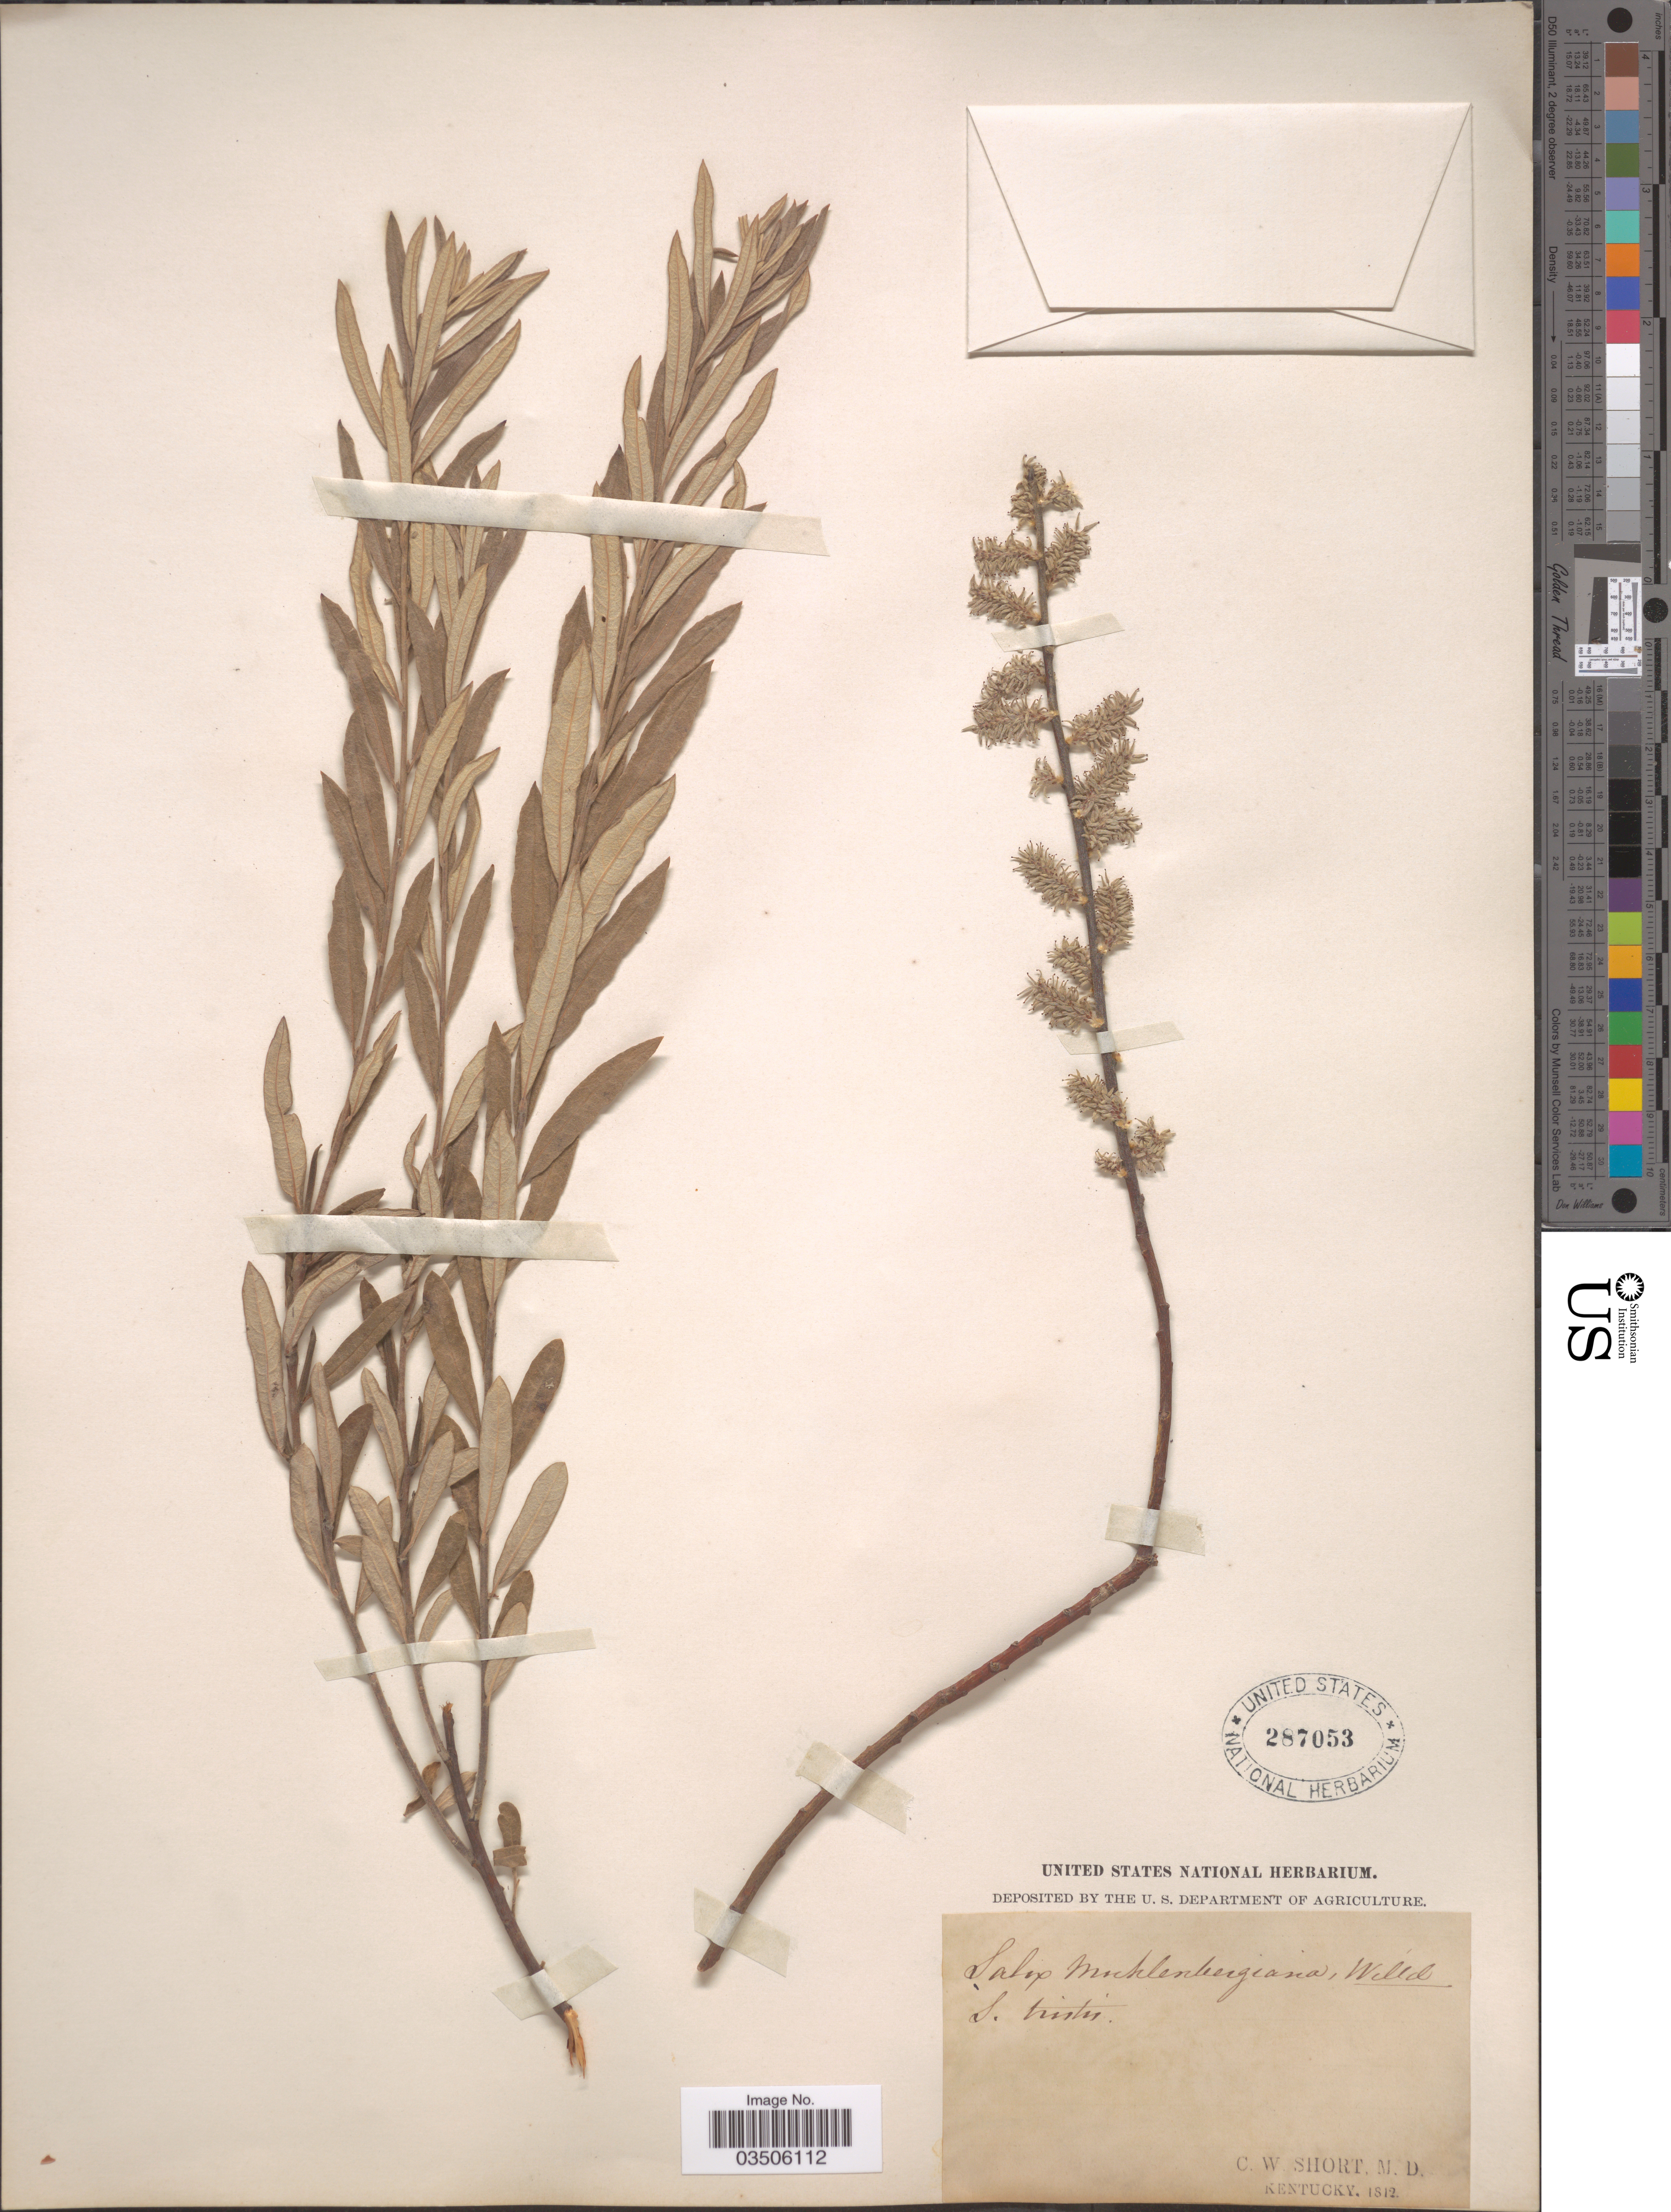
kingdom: Plantae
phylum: Tracheophyta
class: Magnoliopsida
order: Malpighiales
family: Salicaceae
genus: Salix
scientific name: Salix tristis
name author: Aiton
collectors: C. W. Short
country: United States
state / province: Kentucky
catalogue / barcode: US 287053